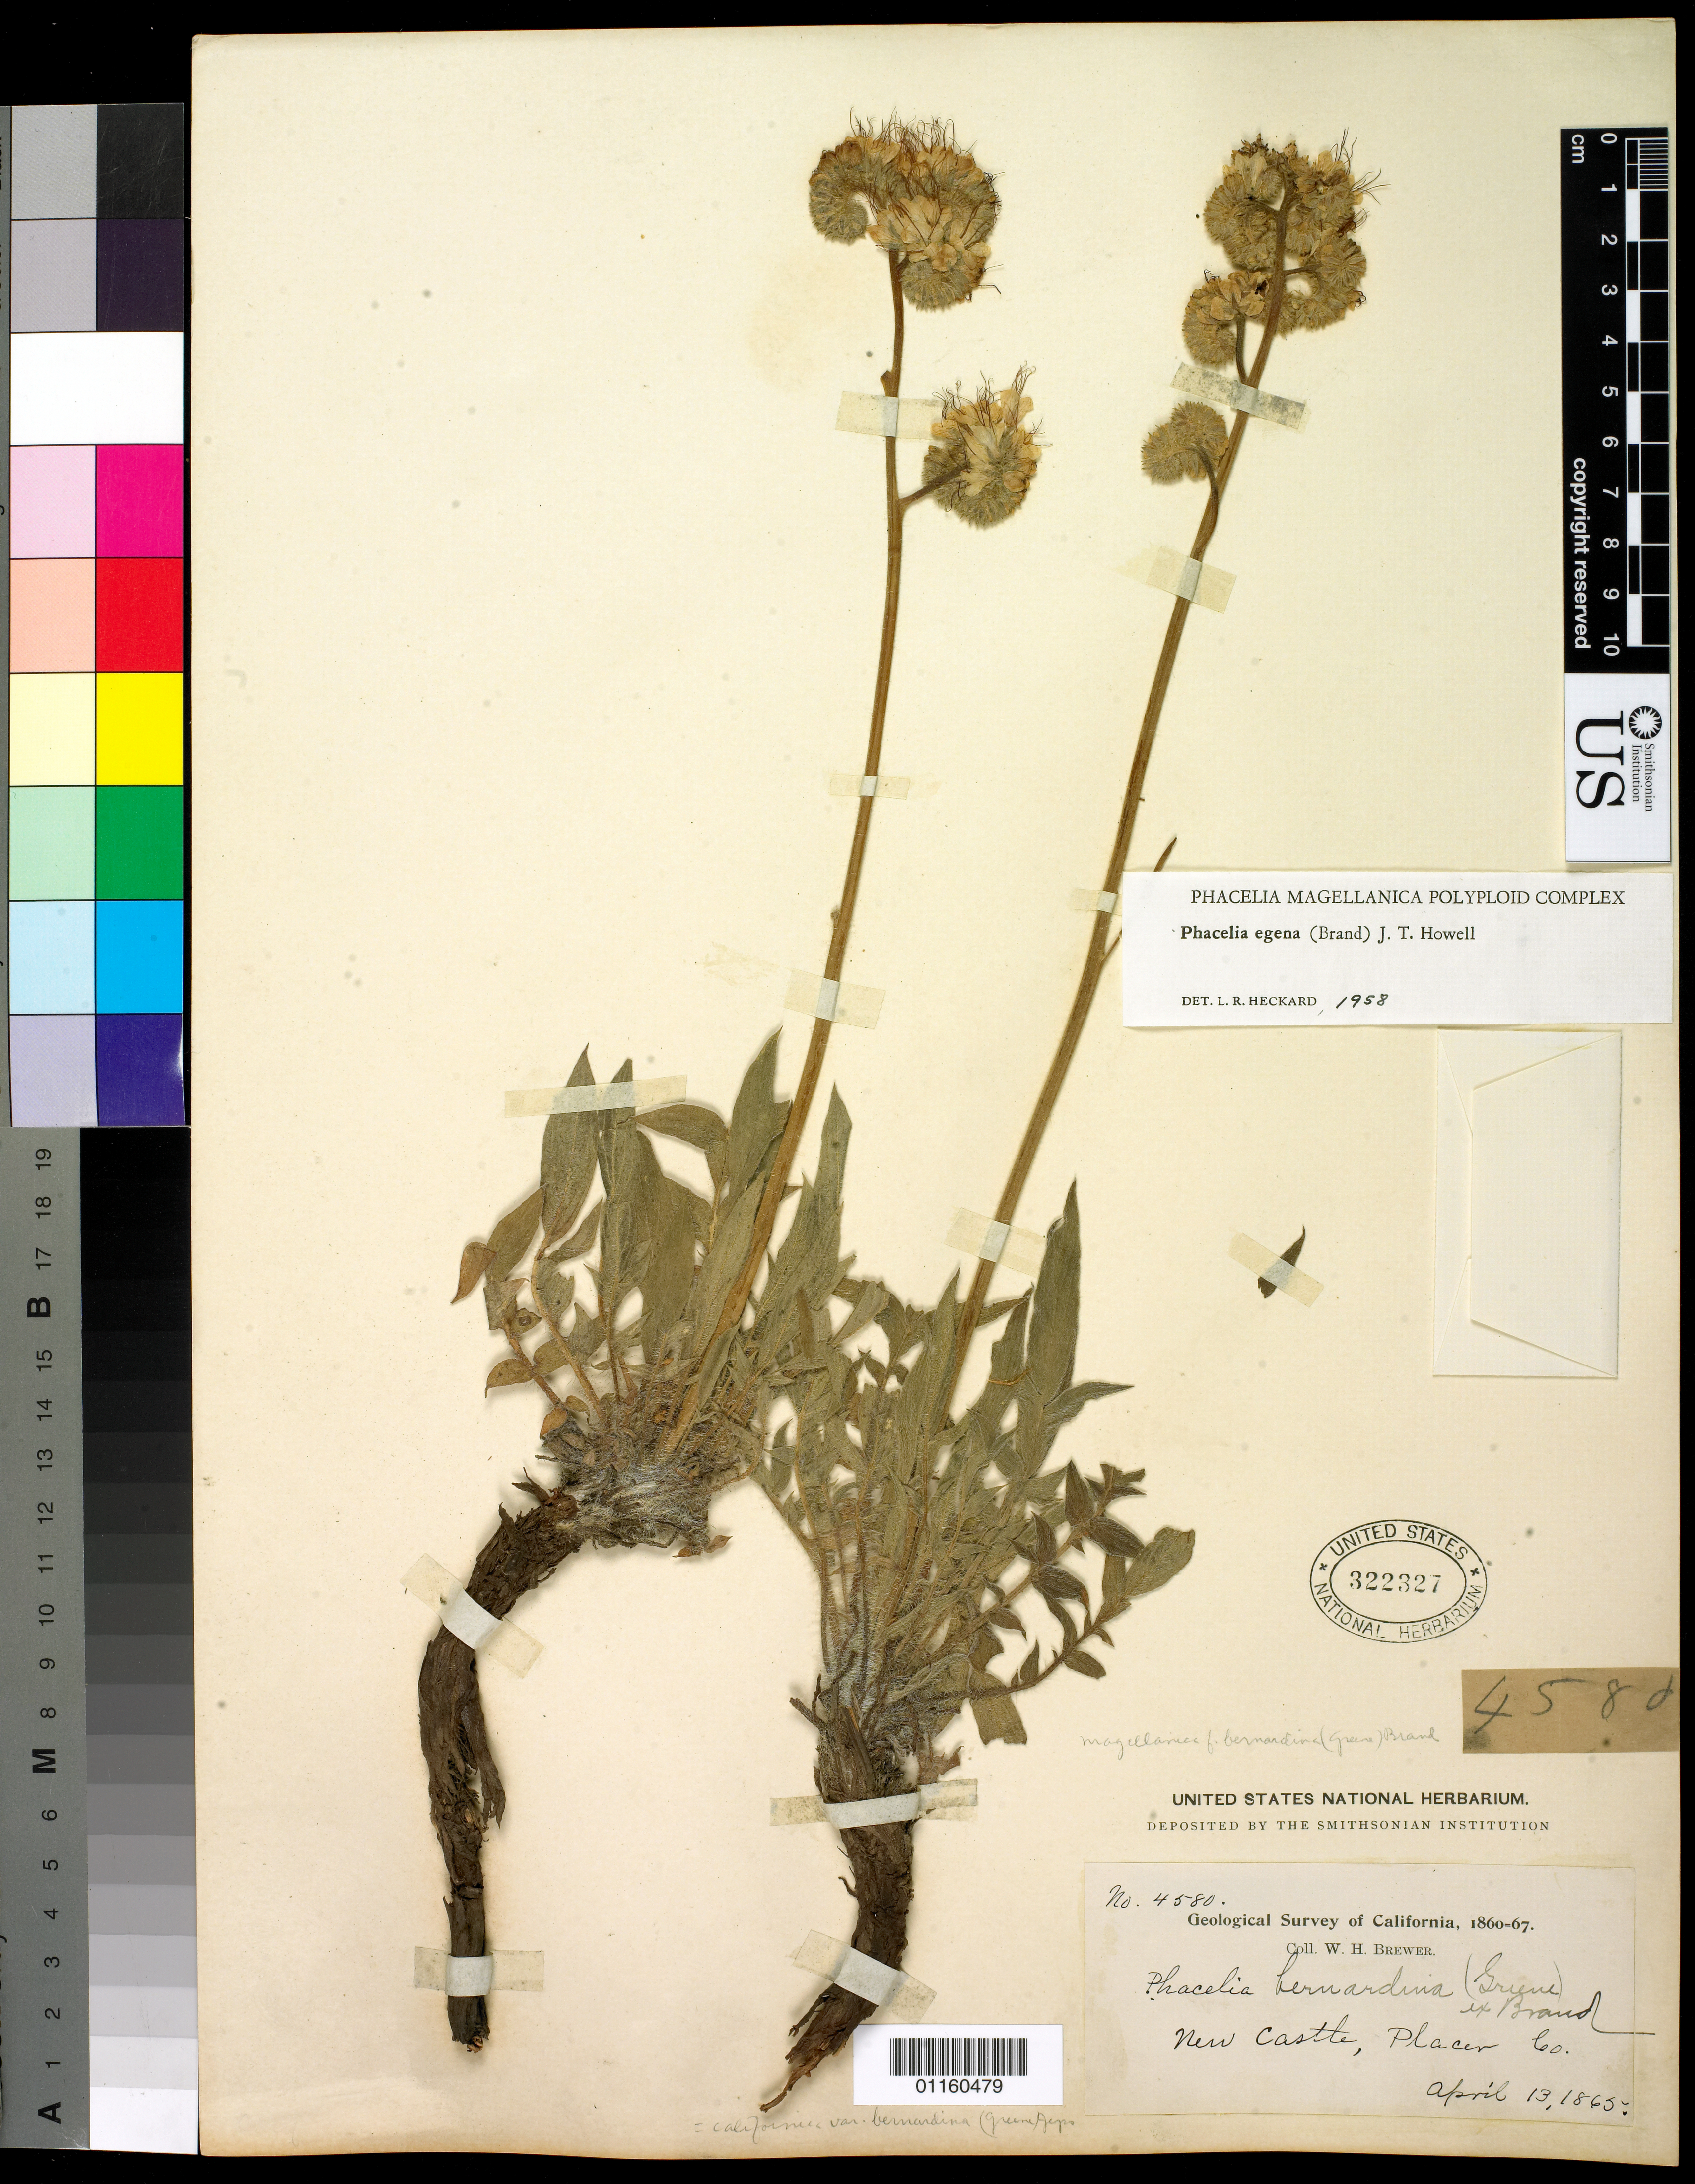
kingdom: Plantae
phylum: Tracheophyta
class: Magnoliopsida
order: Boraginales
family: Hydrophyllaceae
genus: Phacelia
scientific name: Phacelia egena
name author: (Brand) Howell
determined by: Heckard, Lawrence R.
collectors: W. H. Brewer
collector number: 4580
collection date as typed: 13 Apr 1865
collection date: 1865-04-13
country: United States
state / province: California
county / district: Placer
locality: New Castle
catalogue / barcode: US 322327